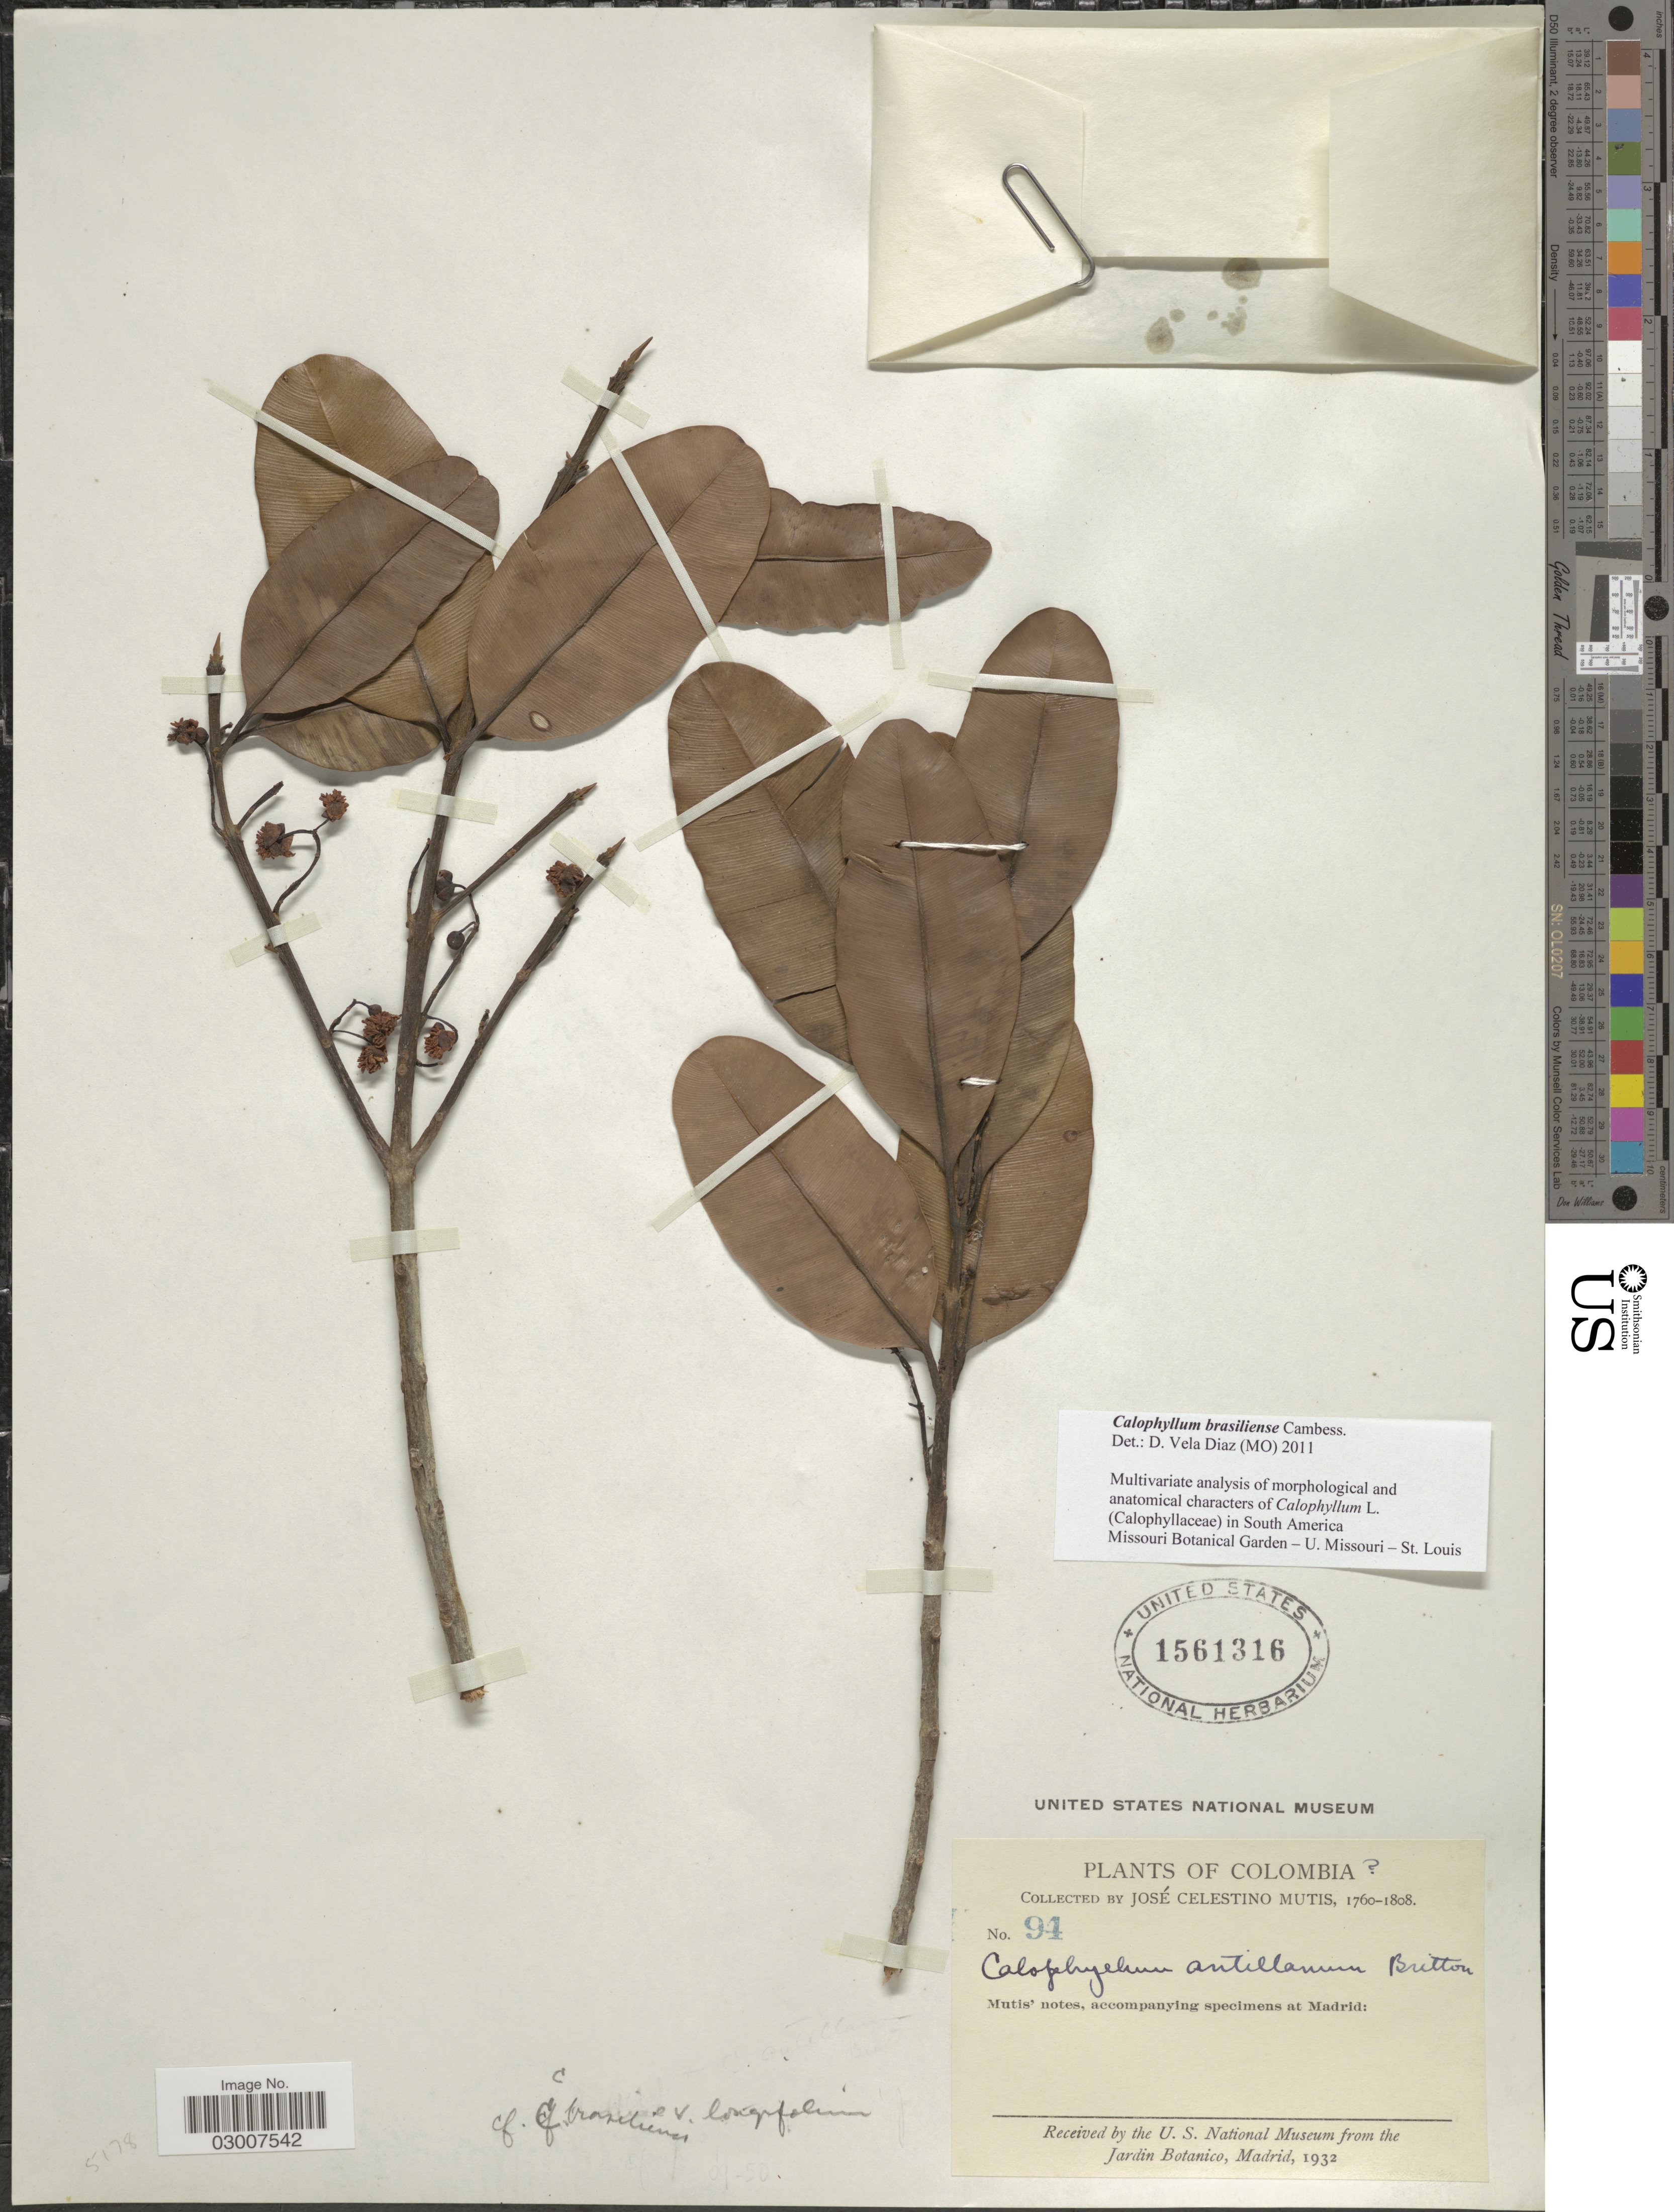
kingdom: Plantae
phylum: Tracheophyta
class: Magnoliopsida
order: Malpighiales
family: Calophyllaceae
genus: Calophyllum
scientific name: Calophyllum brasiliense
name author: Cambess.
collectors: J. C. B. Mutis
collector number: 94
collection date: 1760/1808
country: Colombia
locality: Colombia [unsure placement]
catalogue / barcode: US 1561316